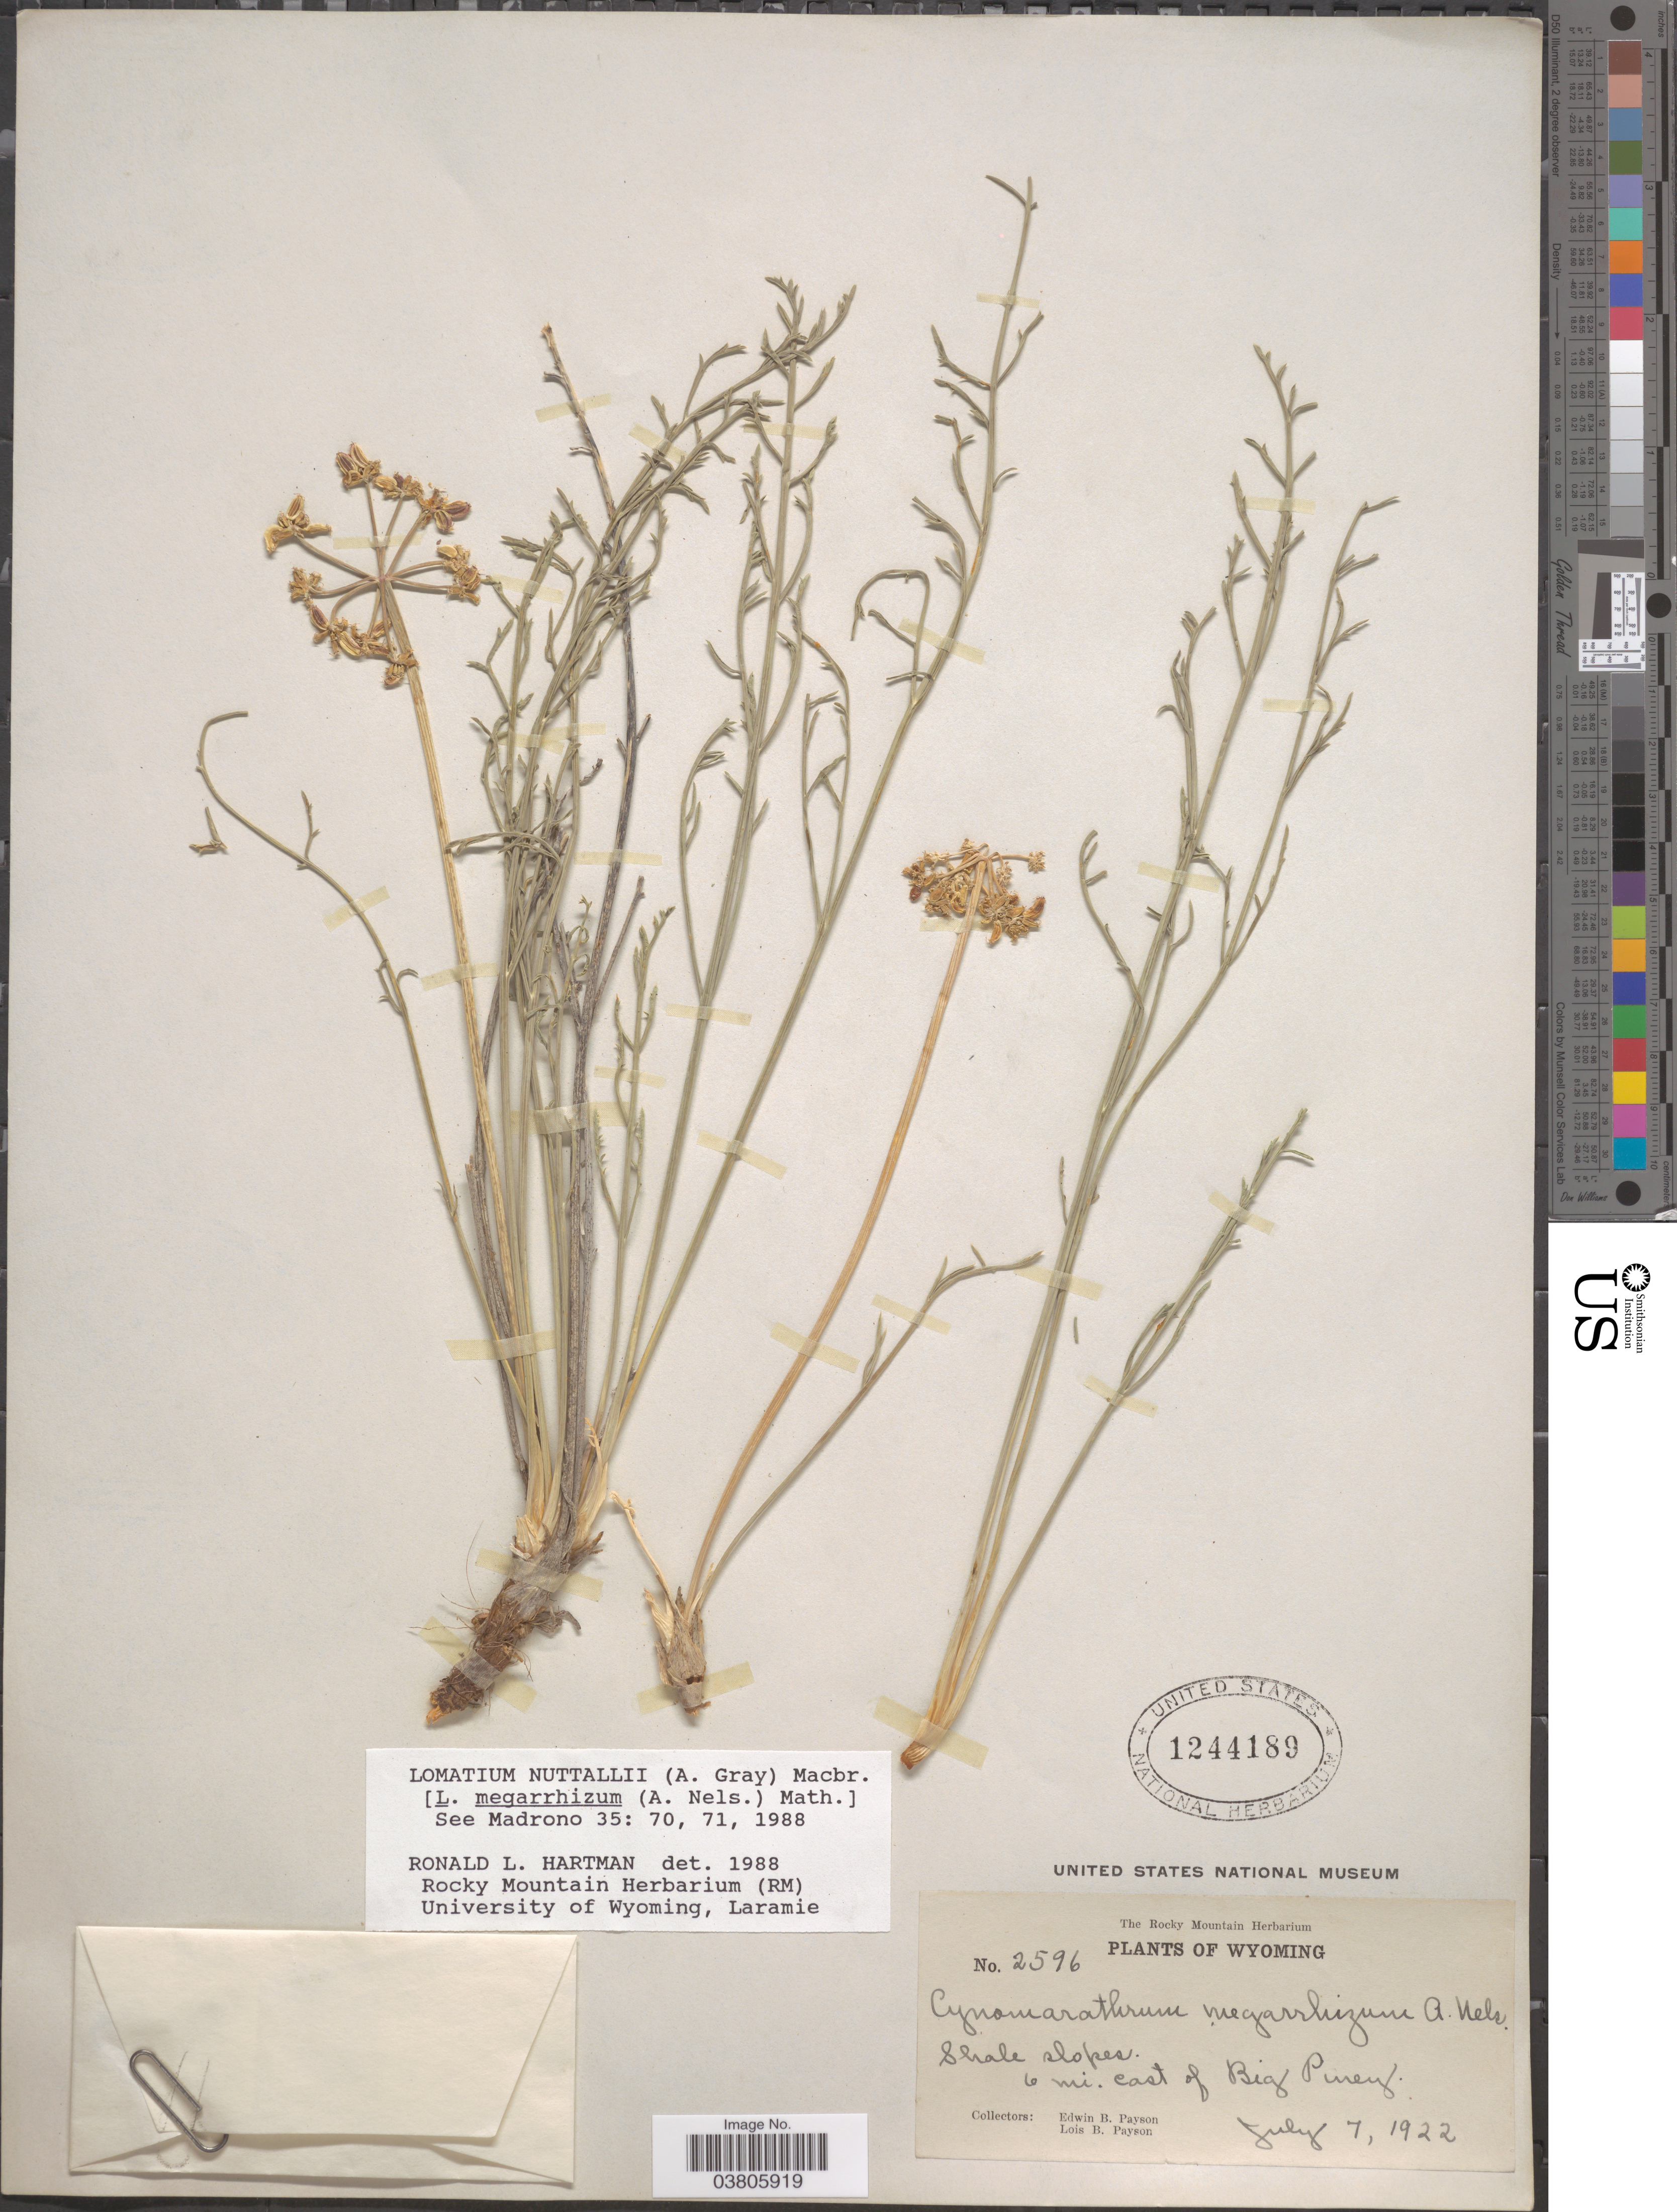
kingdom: Plantae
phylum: Tracheophyta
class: Magnoliopsida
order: Apiales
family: Apiaceae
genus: Lomatium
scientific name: Lomatium nuttallii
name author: (A. Gray) J.F. Macbr.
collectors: E. B. Payson & L. Payson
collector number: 2596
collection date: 1922-07-07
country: United States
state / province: Wyoming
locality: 6 mi. east of Big Piney.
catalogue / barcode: US 1244189